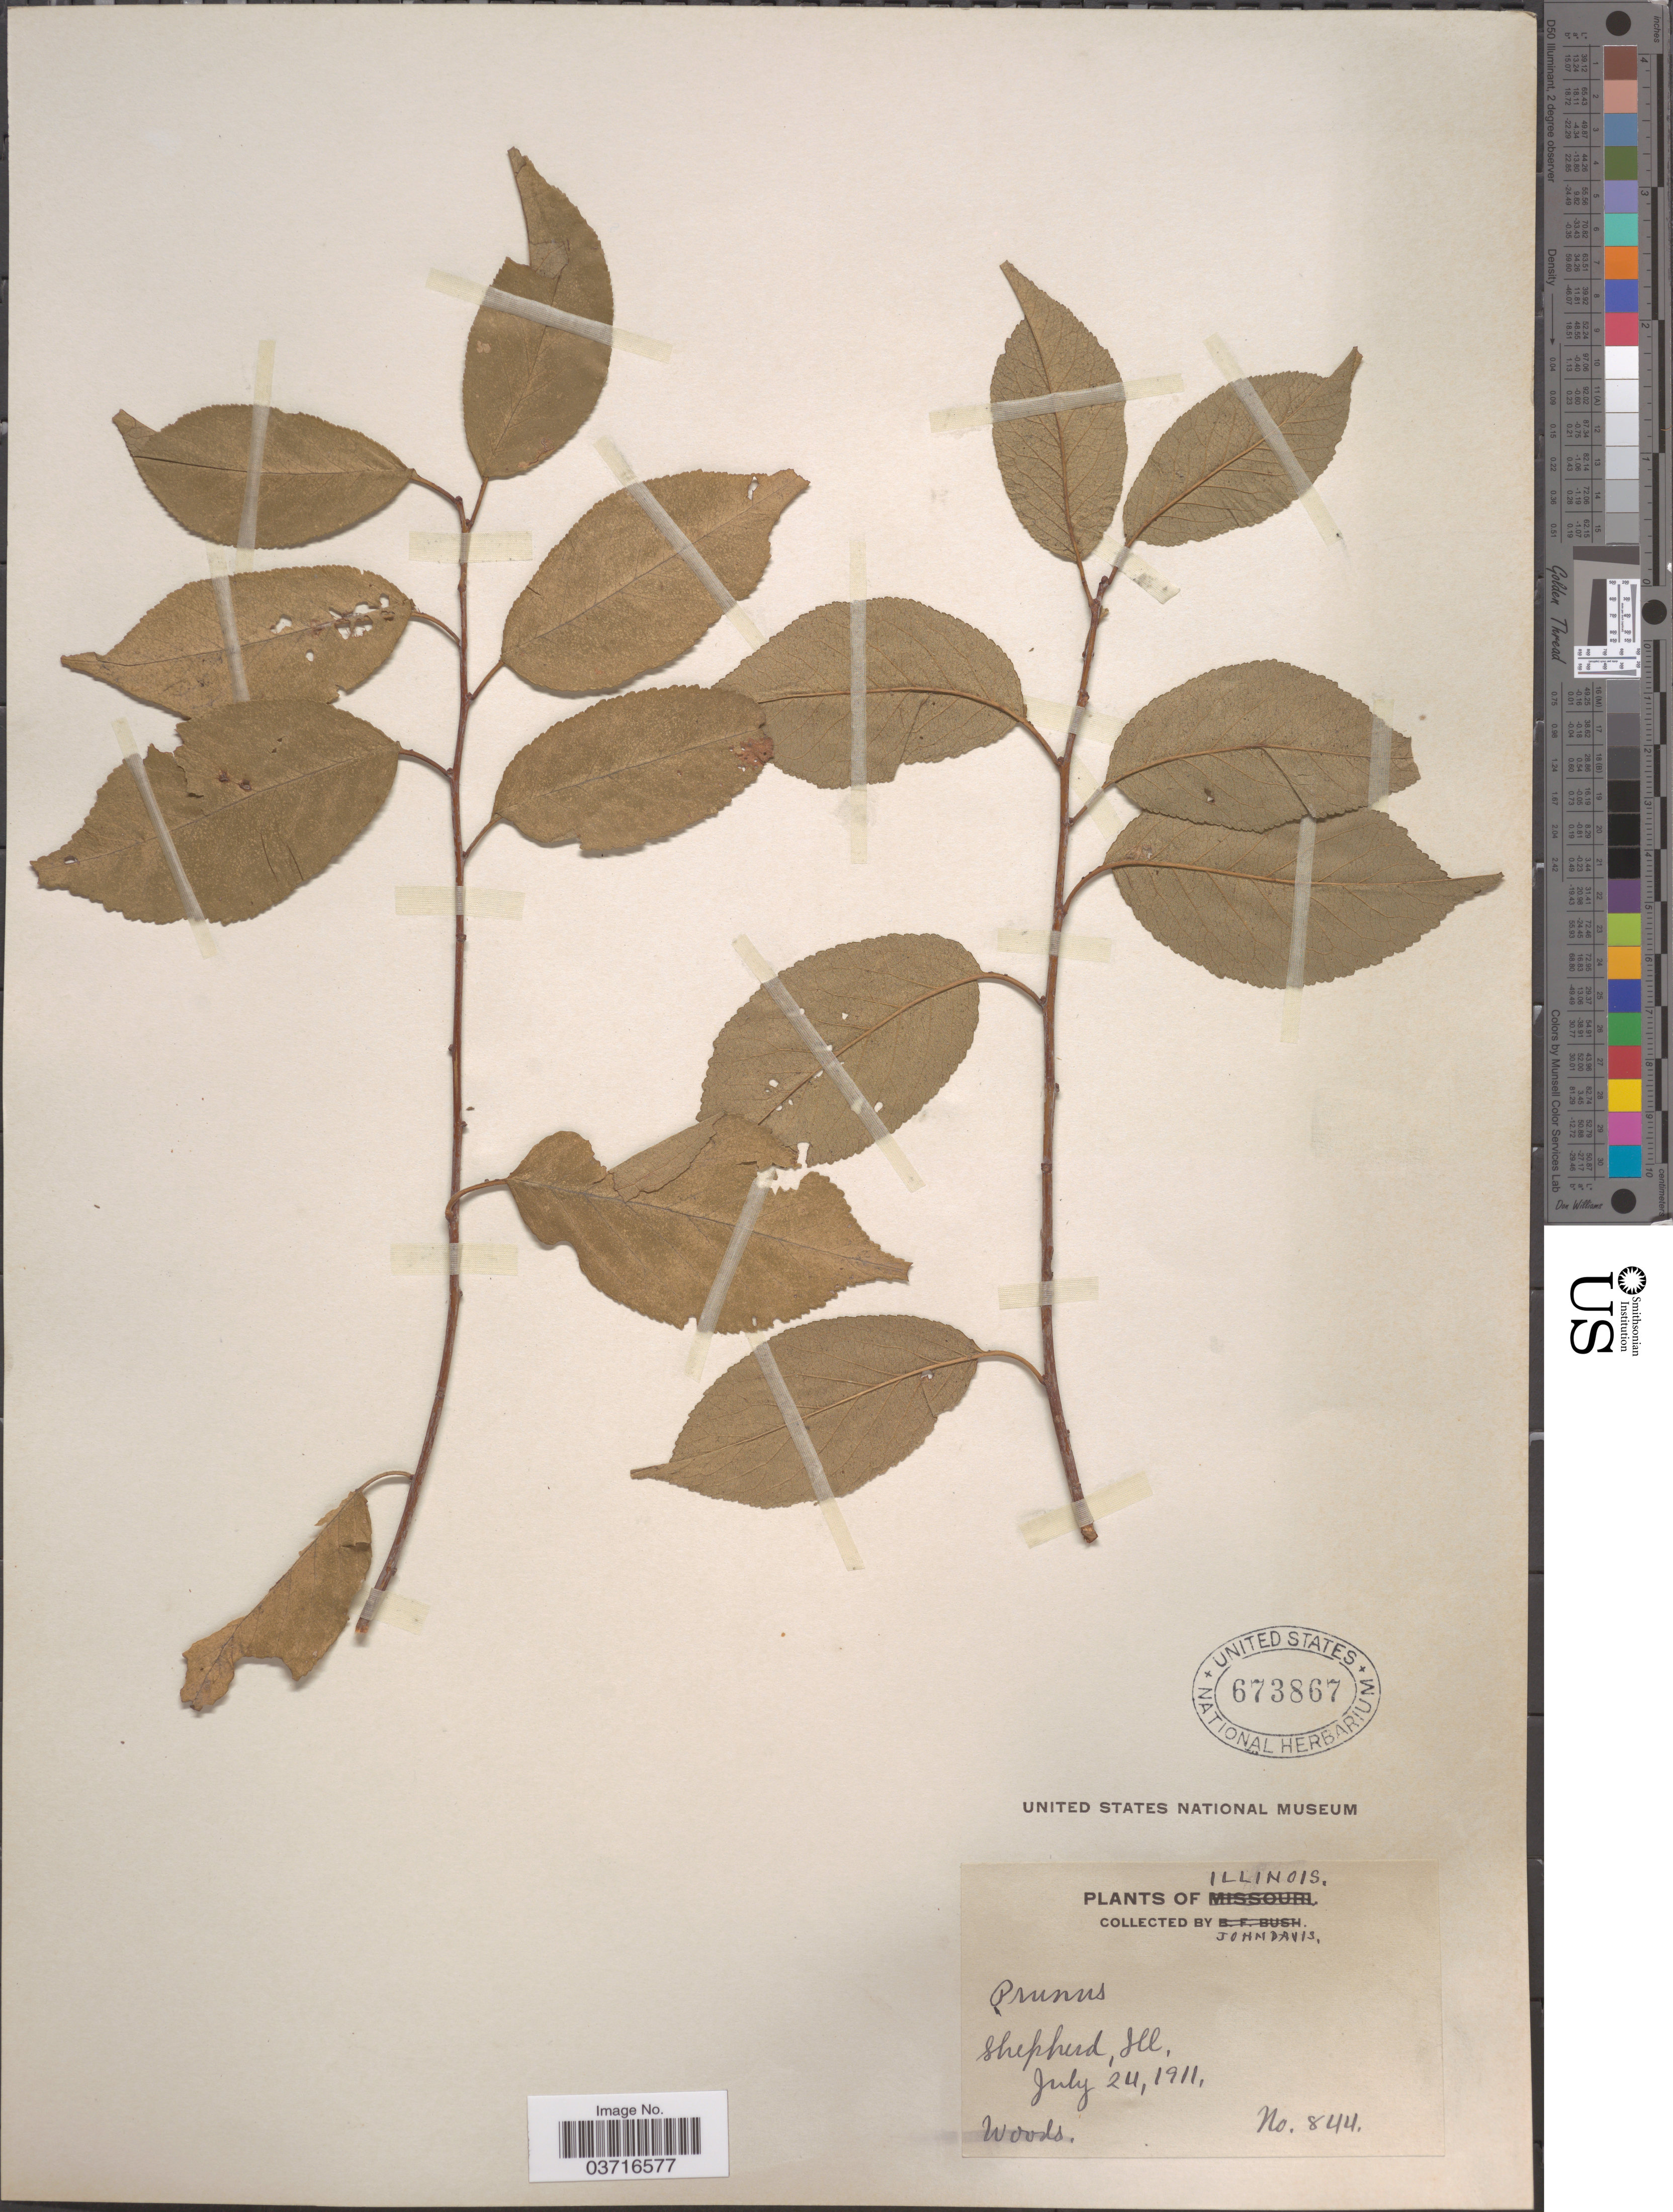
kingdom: Plantae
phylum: Tracheophyta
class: Magnoliopsida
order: Rosales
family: Rosaceae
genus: Prunus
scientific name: Prunus sp.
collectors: J. Davis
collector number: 844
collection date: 1911-07-24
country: United States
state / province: Illinois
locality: Shepherd.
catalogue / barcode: US 673867